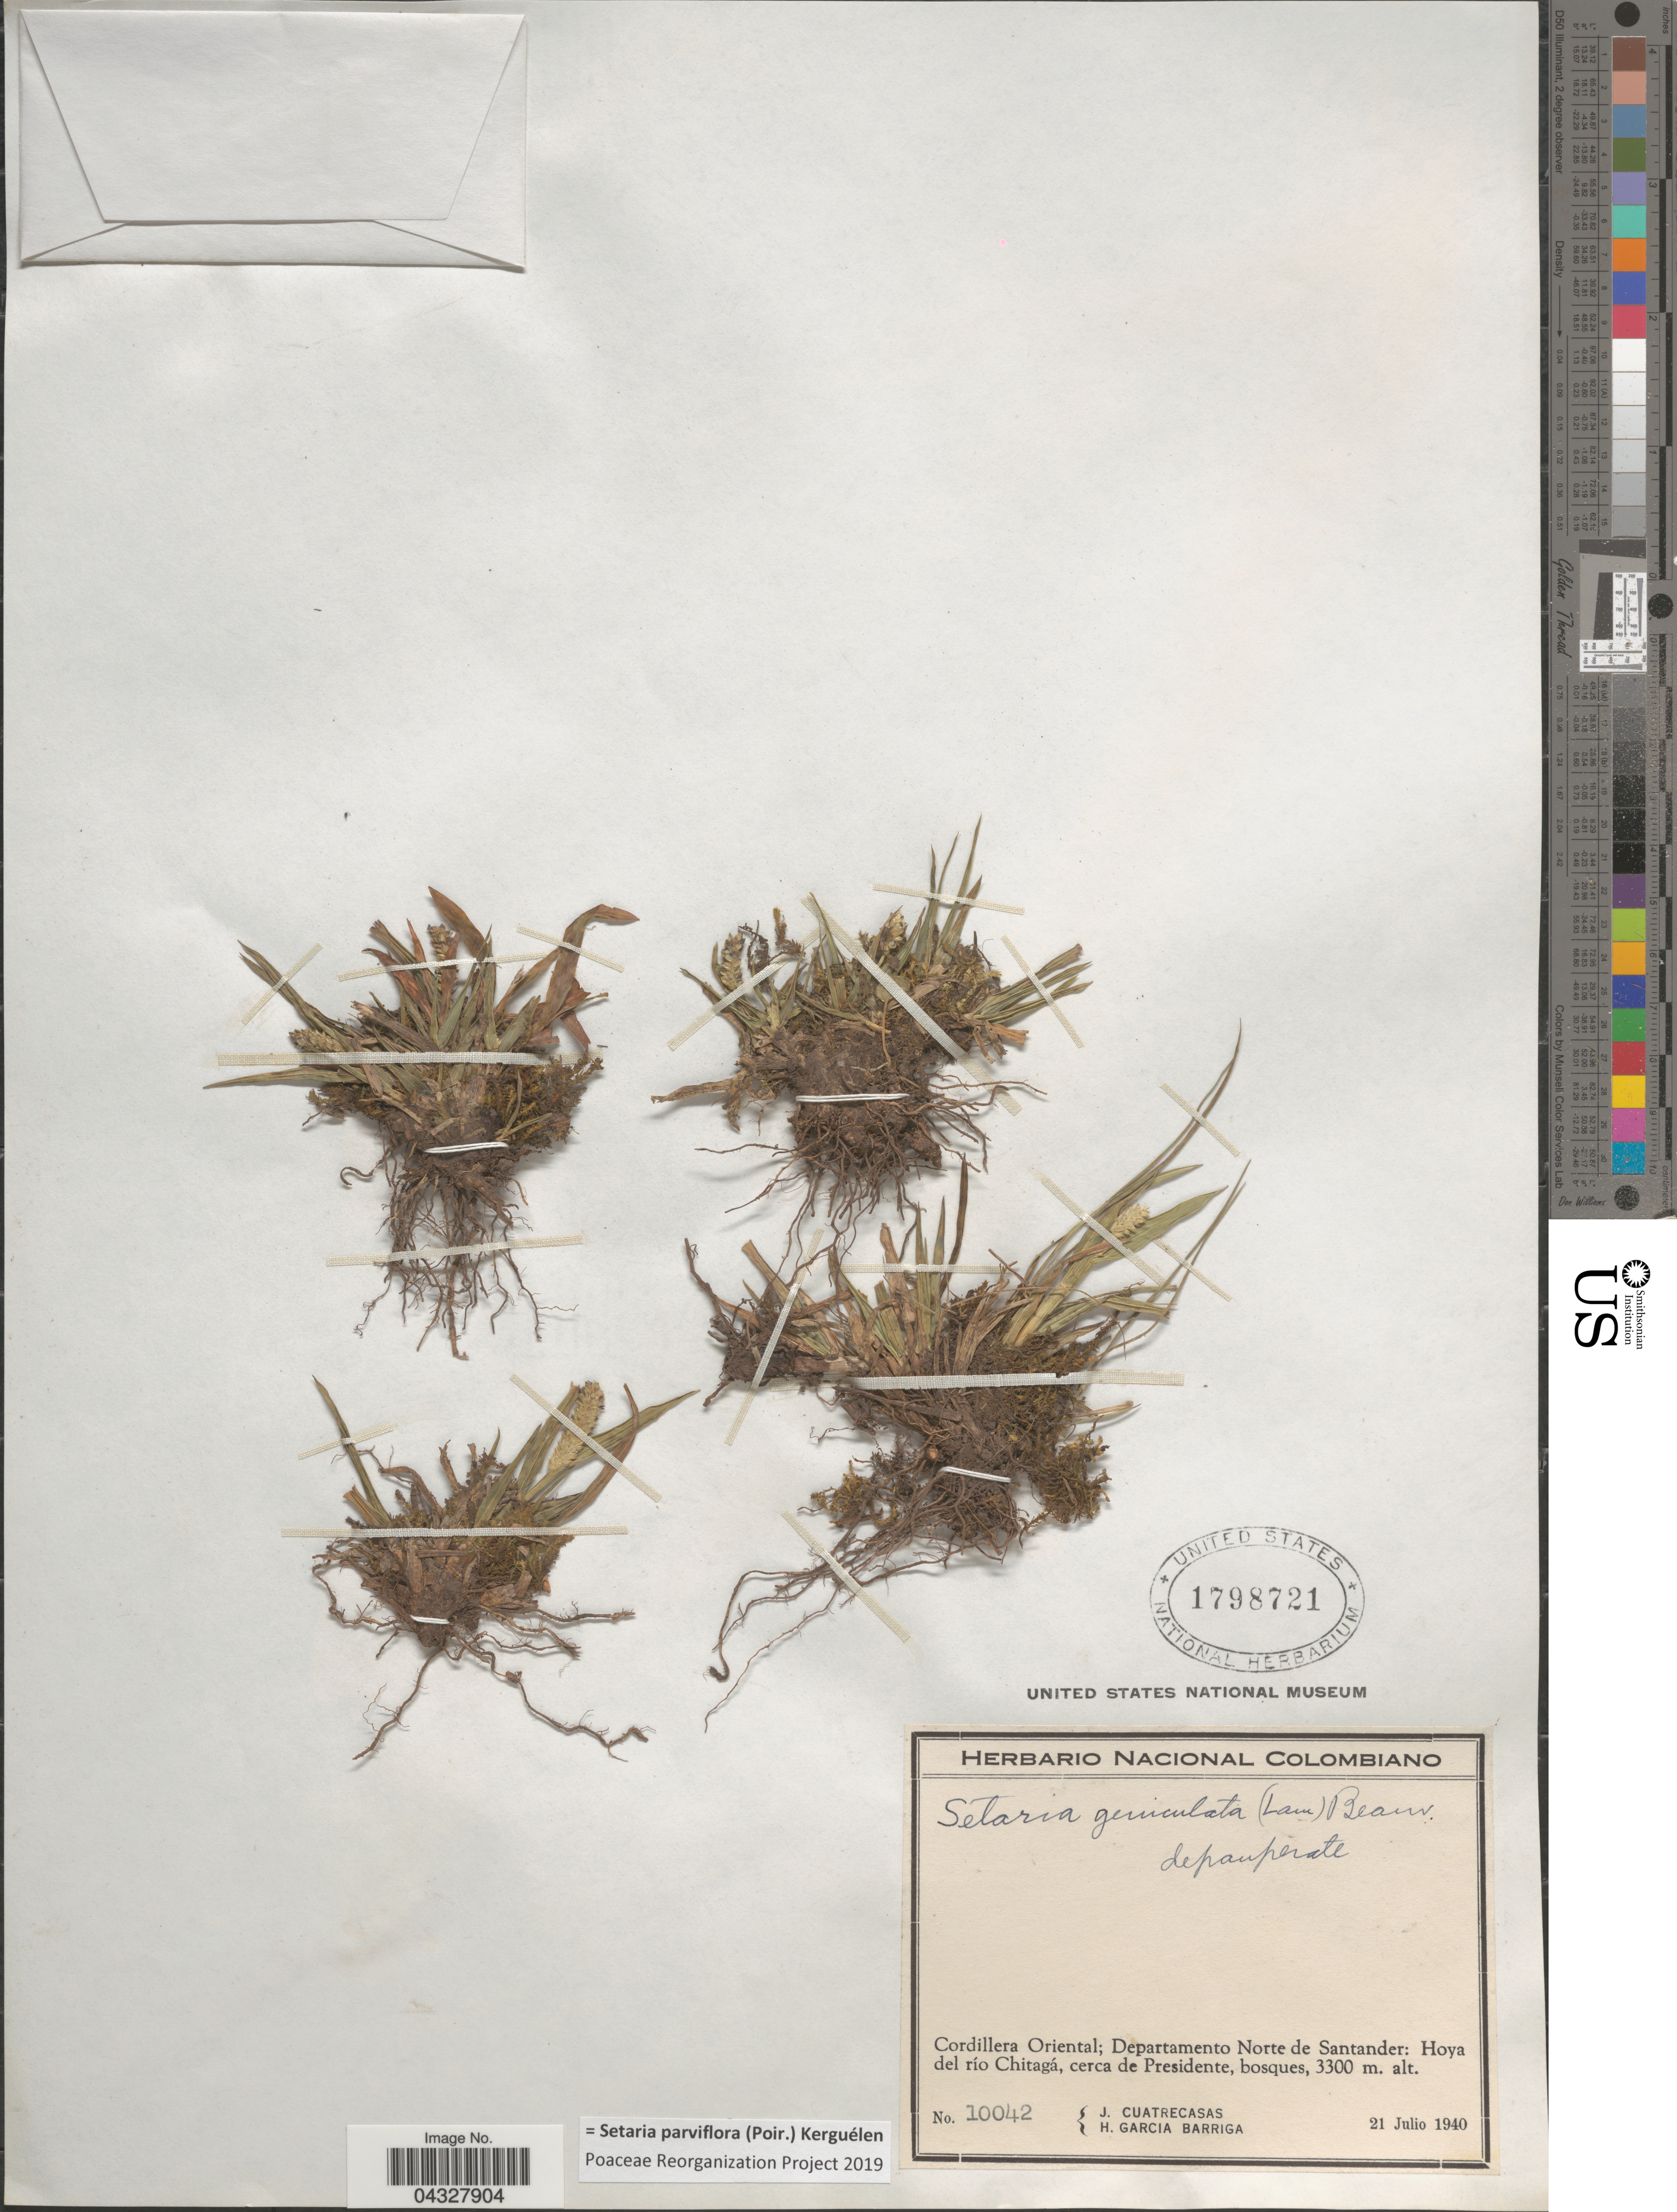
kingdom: Plantae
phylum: Tracheophyta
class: Liliopsida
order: Poales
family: Poaceae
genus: Setaria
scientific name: Setaria parviflora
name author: (Poir.) Kerguélen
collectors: J. Cuatrecasas & H. García Barriga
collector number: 10042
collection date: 1940-07-21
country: Colombia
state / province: Norte de Santander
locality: Cordillera Oriental; Departamento Norte de Santander: Hoya del río Chitagá, cerca de Presidente.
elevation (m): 3300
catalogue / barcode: US 1798721